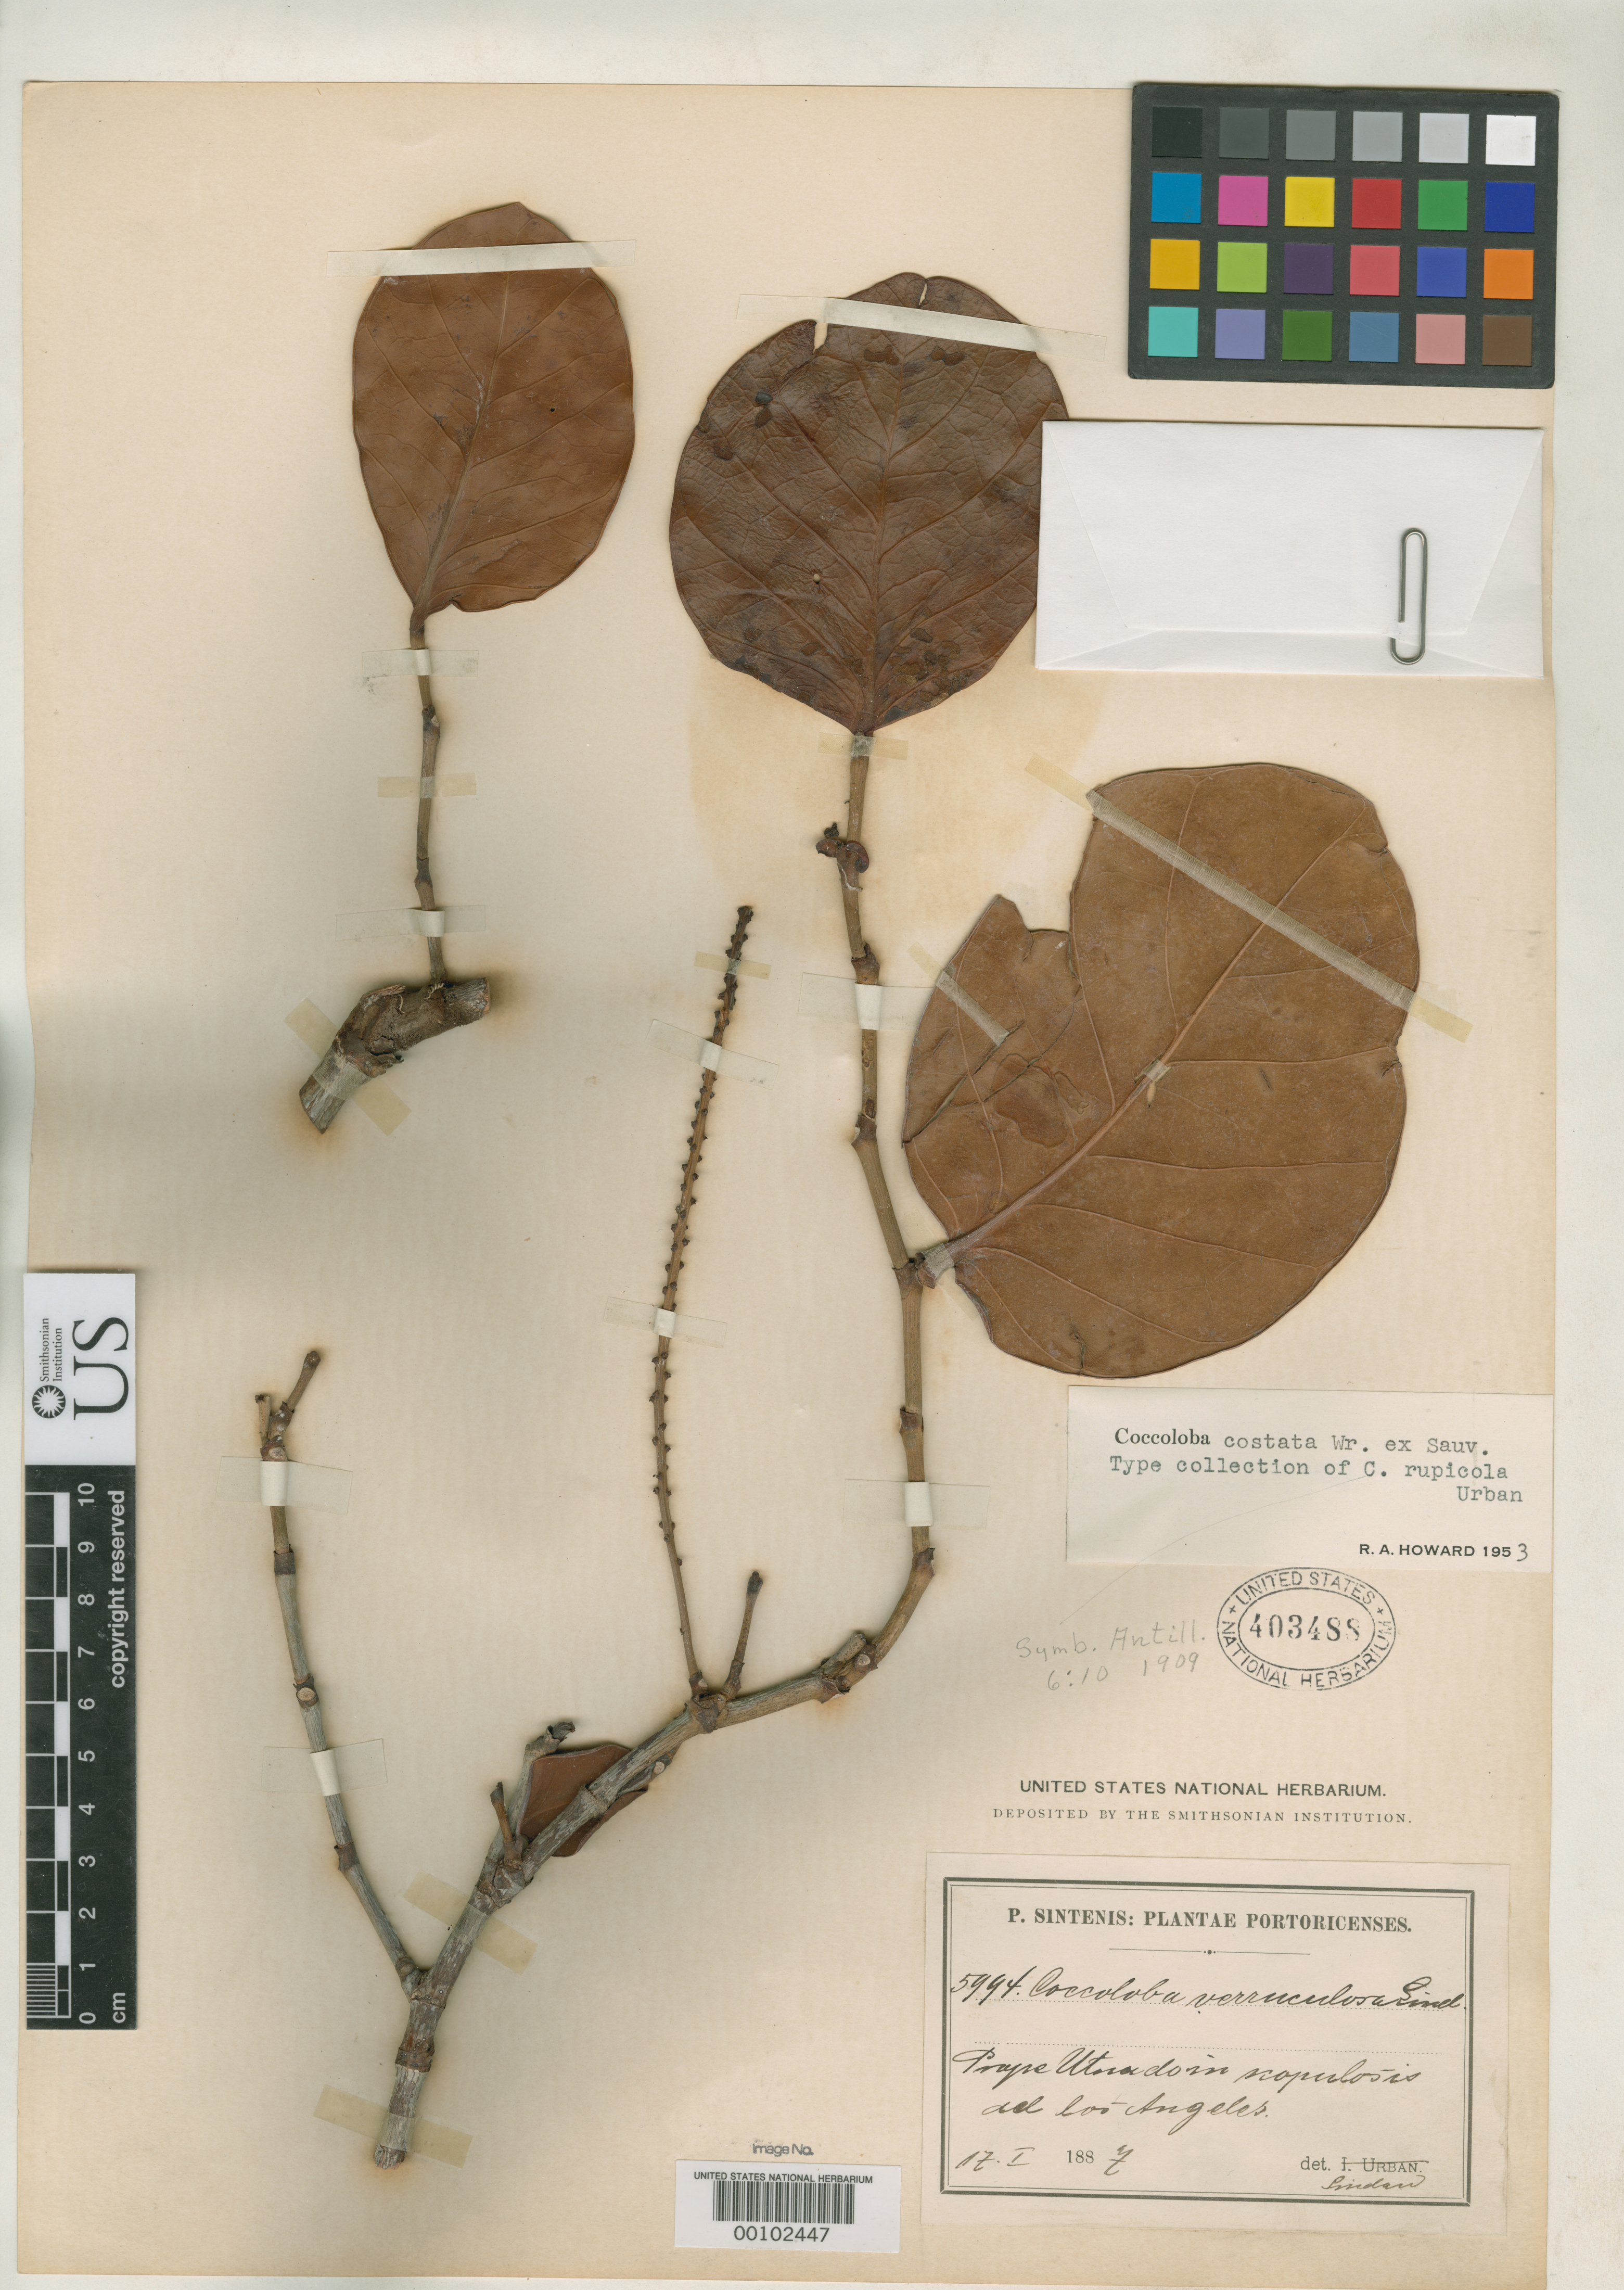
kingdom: Plantae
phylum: Tracheophyta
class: Magnoliopsida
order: Caryophyllales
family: Polygonaceae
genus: Coccoloba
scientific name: Coccoloba rupicola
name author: Urb.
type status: Isotype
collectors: P. Sintenis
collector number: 5994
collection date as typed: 17 Jan 1887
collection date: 1887-01-17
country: Puerto Rico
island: Greater Antilles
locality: Sierra de Naguabo ad Rio Blanco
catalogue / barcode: US 403488